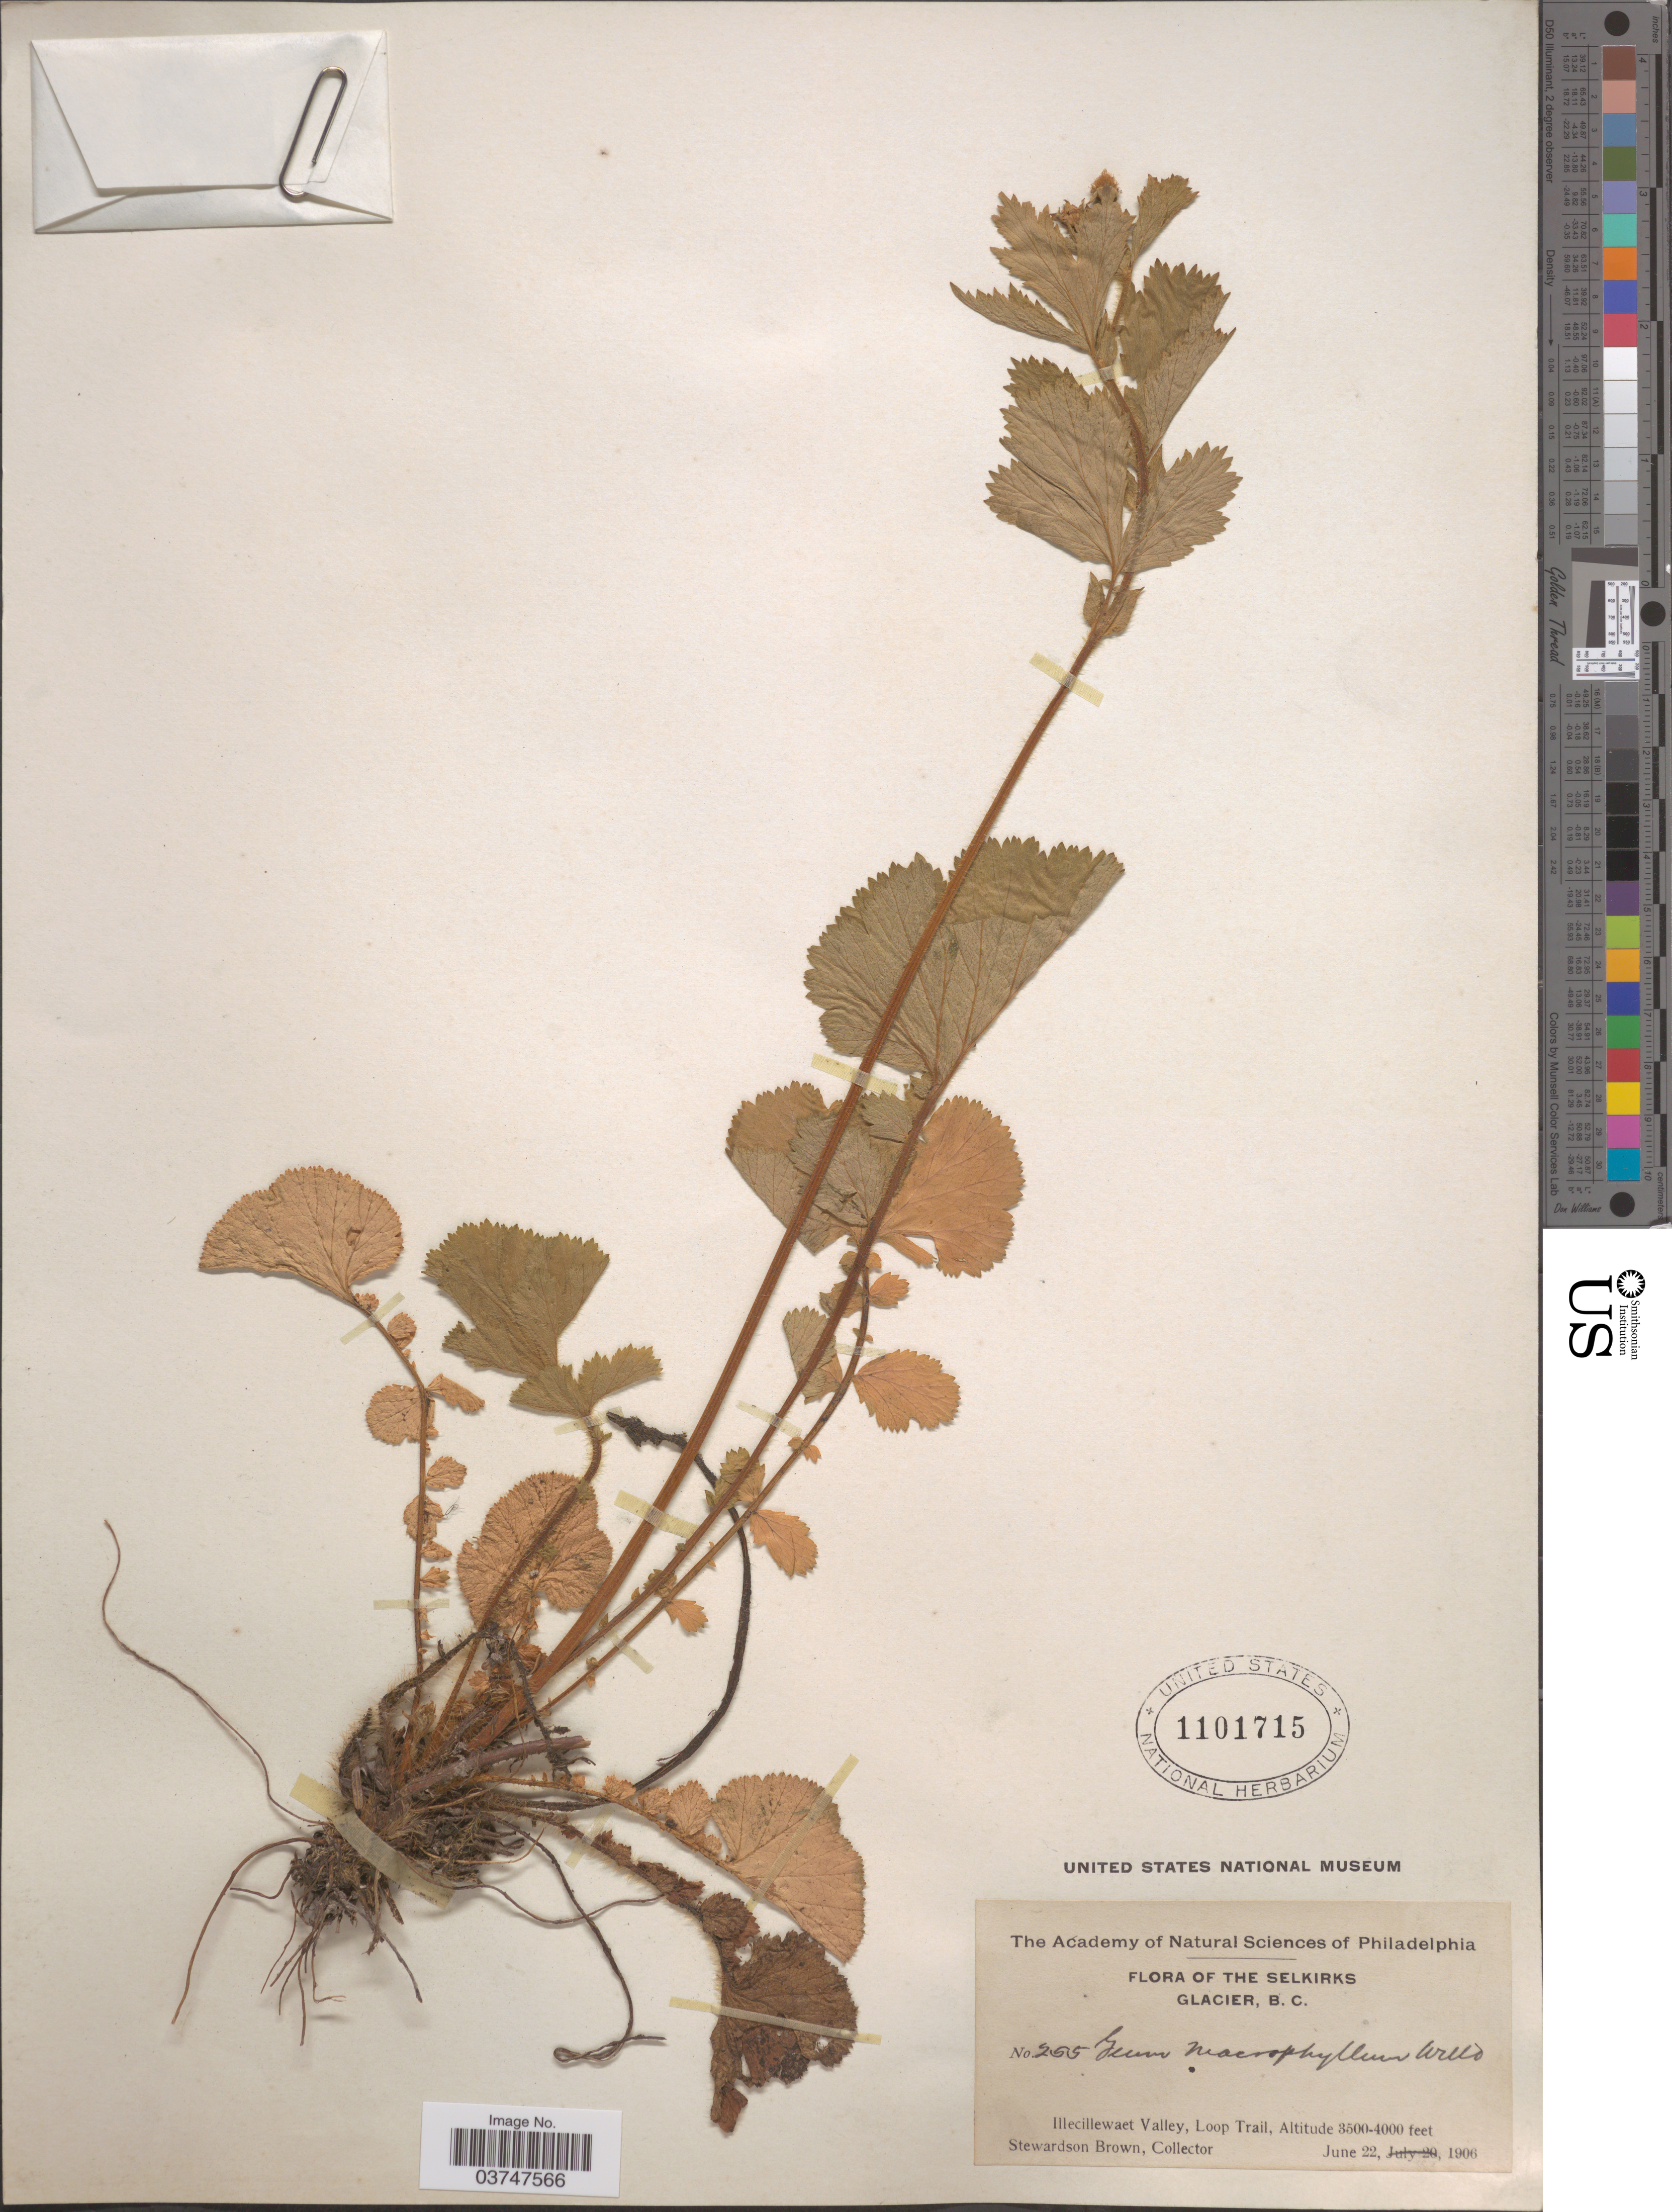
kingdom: Plantae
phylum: Tracheophyta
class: Magnoliopsida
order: Rosales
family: Rosaceae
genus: Geum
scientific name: Geum macrophyllum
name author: Willd.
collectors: S. Brown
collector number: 255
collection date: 1906-06-22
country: Canada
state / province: British Columbia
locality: The Selkirk Glacier. Illecillewaet Valley, Loop Trail.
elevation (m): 1067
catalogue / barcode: US 1101715